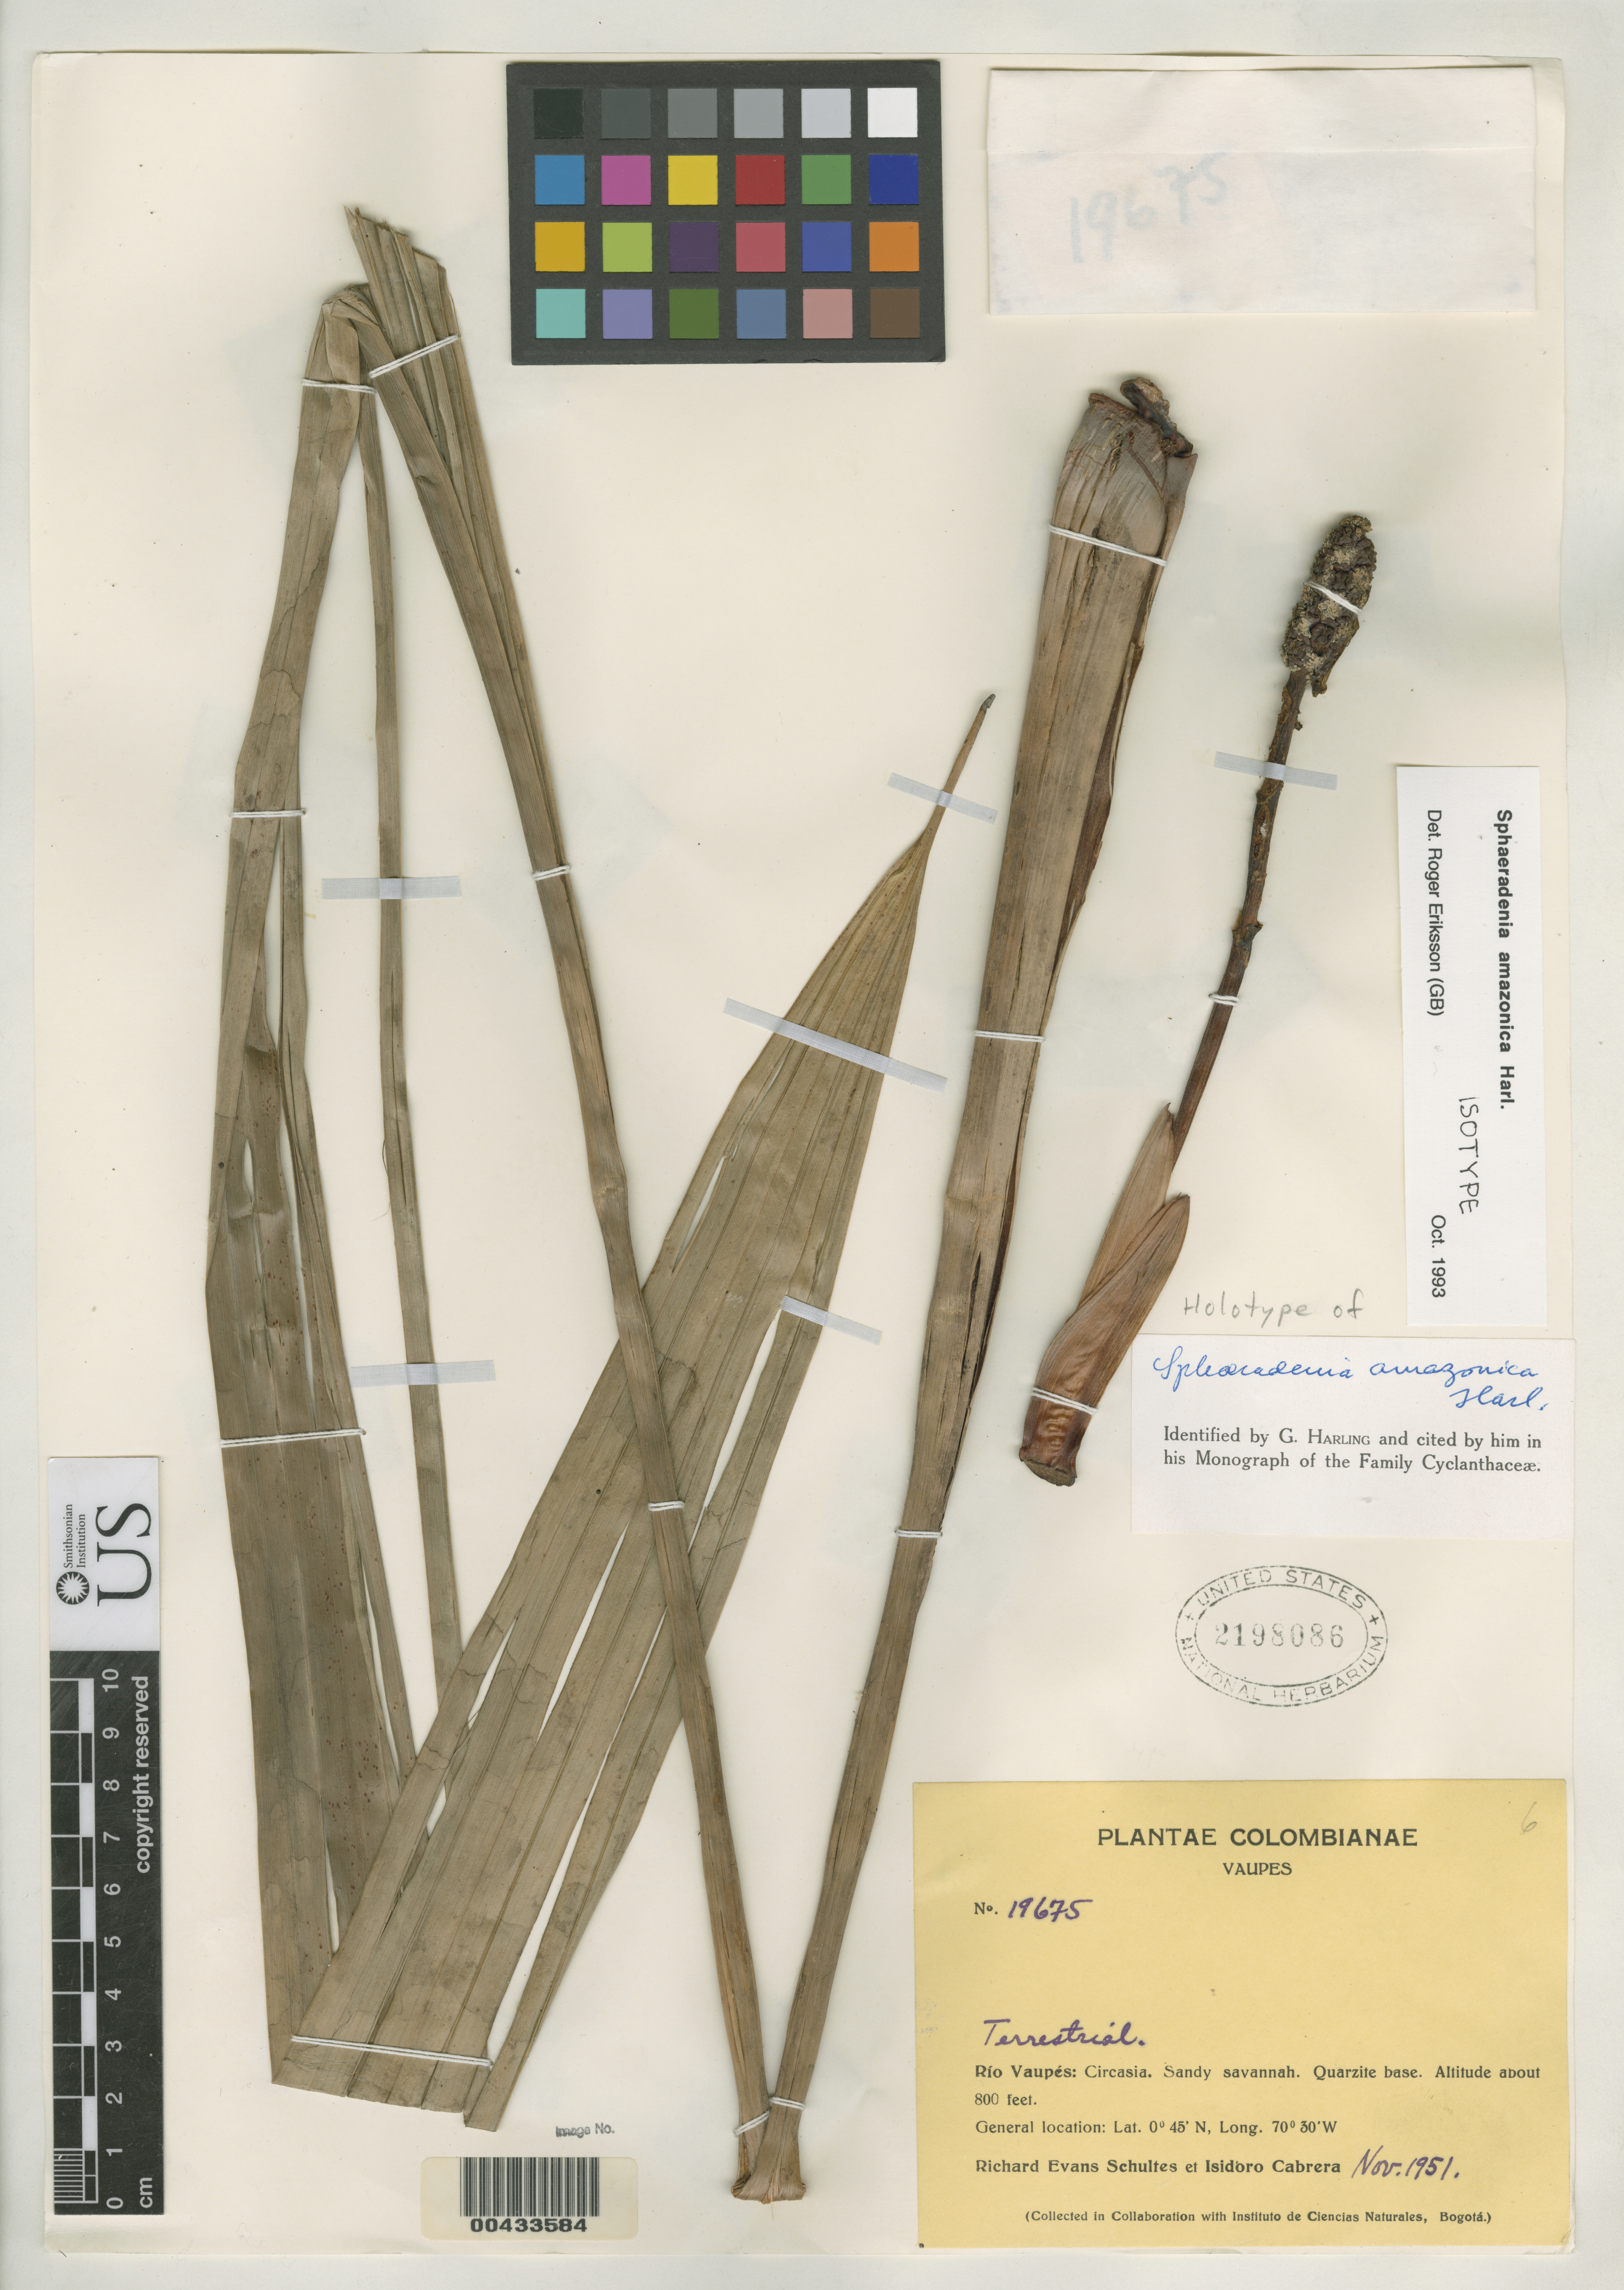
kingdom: Plantae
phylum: Tracheophyta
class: Liliopsida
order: Pandanales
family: Cyclanthaceae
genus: Sphaeradenia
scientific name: Sphaeradenia amazonica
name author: Harling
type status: Isotype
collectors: R. E. Schultes & I. Cabrera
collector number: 19675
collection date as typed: Nov 1951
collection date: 1951-11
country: Colombia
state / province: Vaupés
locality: Rio Vaupes, Circasia.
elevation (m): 244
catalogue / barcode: US 2198086